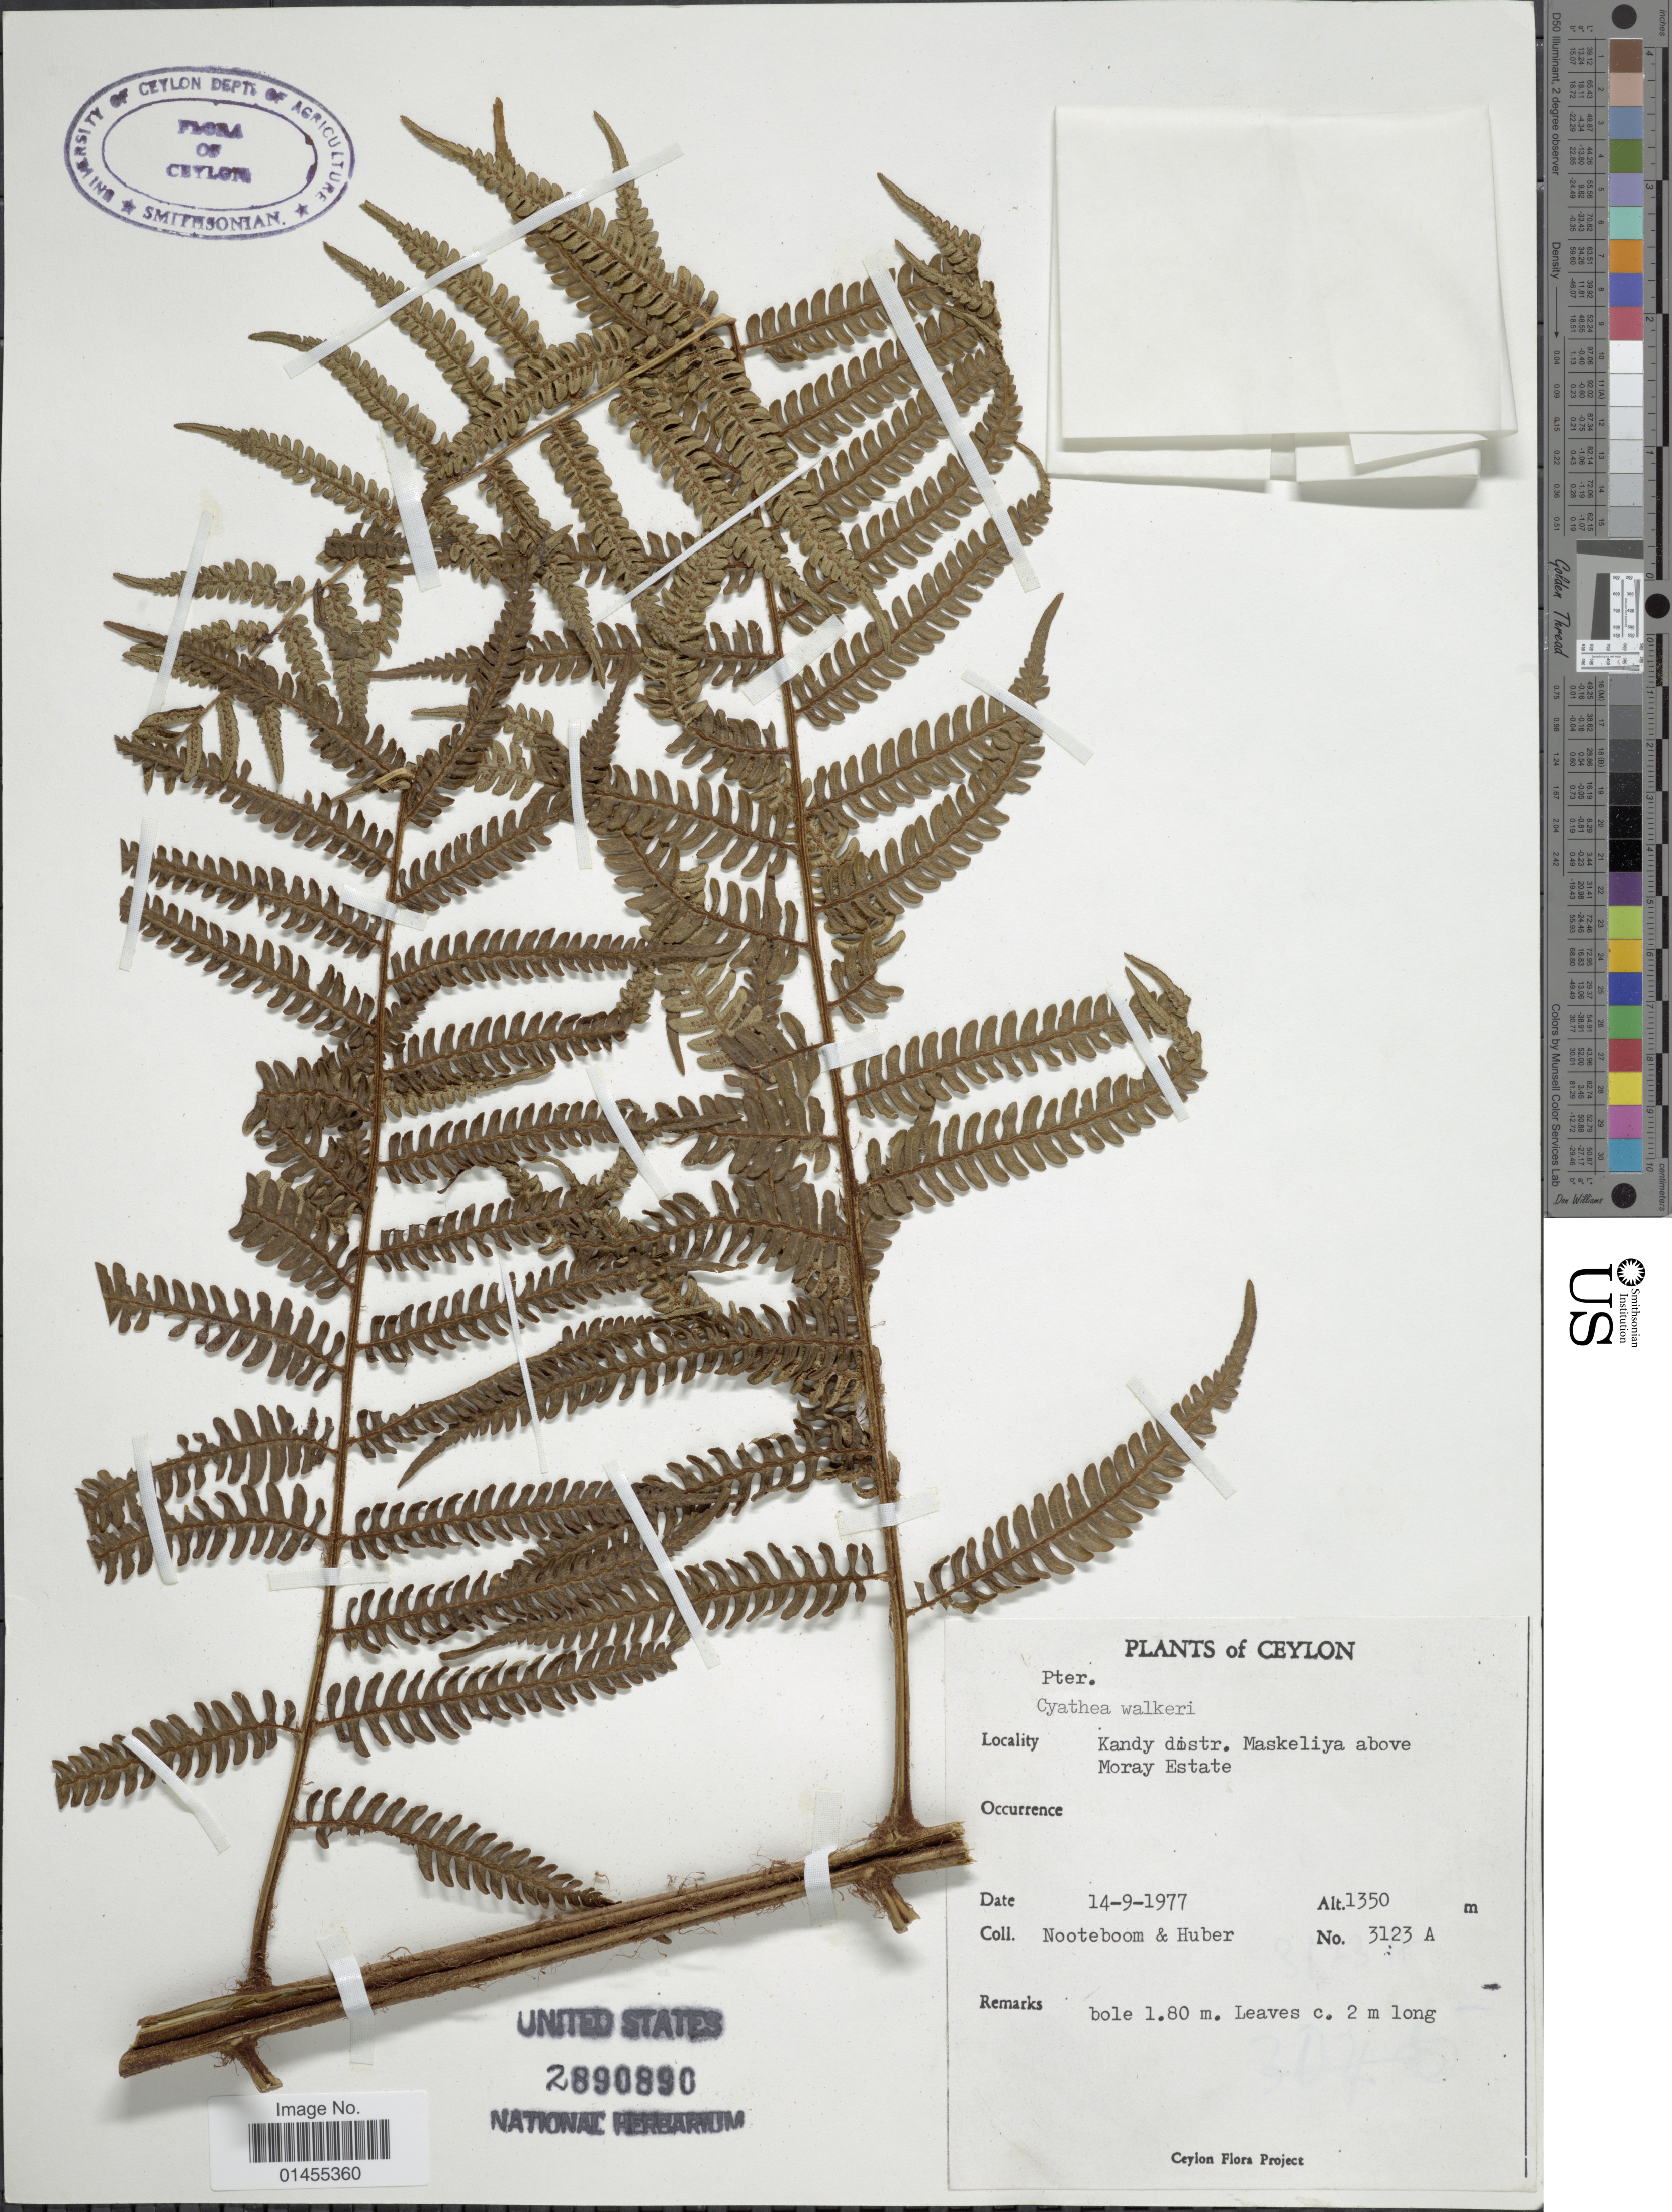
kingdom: Plantae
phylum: Tracheophyta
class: Polypodiopsida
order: Cyatheales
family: Cyatheaceae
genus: Alsophila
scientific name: Alsophila walkerae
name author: (Hook.) J. Sm.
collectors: Nooteboom, -- & Huber, --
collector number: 3123A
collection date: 1977-09-14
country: Sri Lanka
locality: Ceylon, Kandy distr. Maskeliya above Moray Estate.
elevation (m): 1350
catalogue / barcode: US 2890890